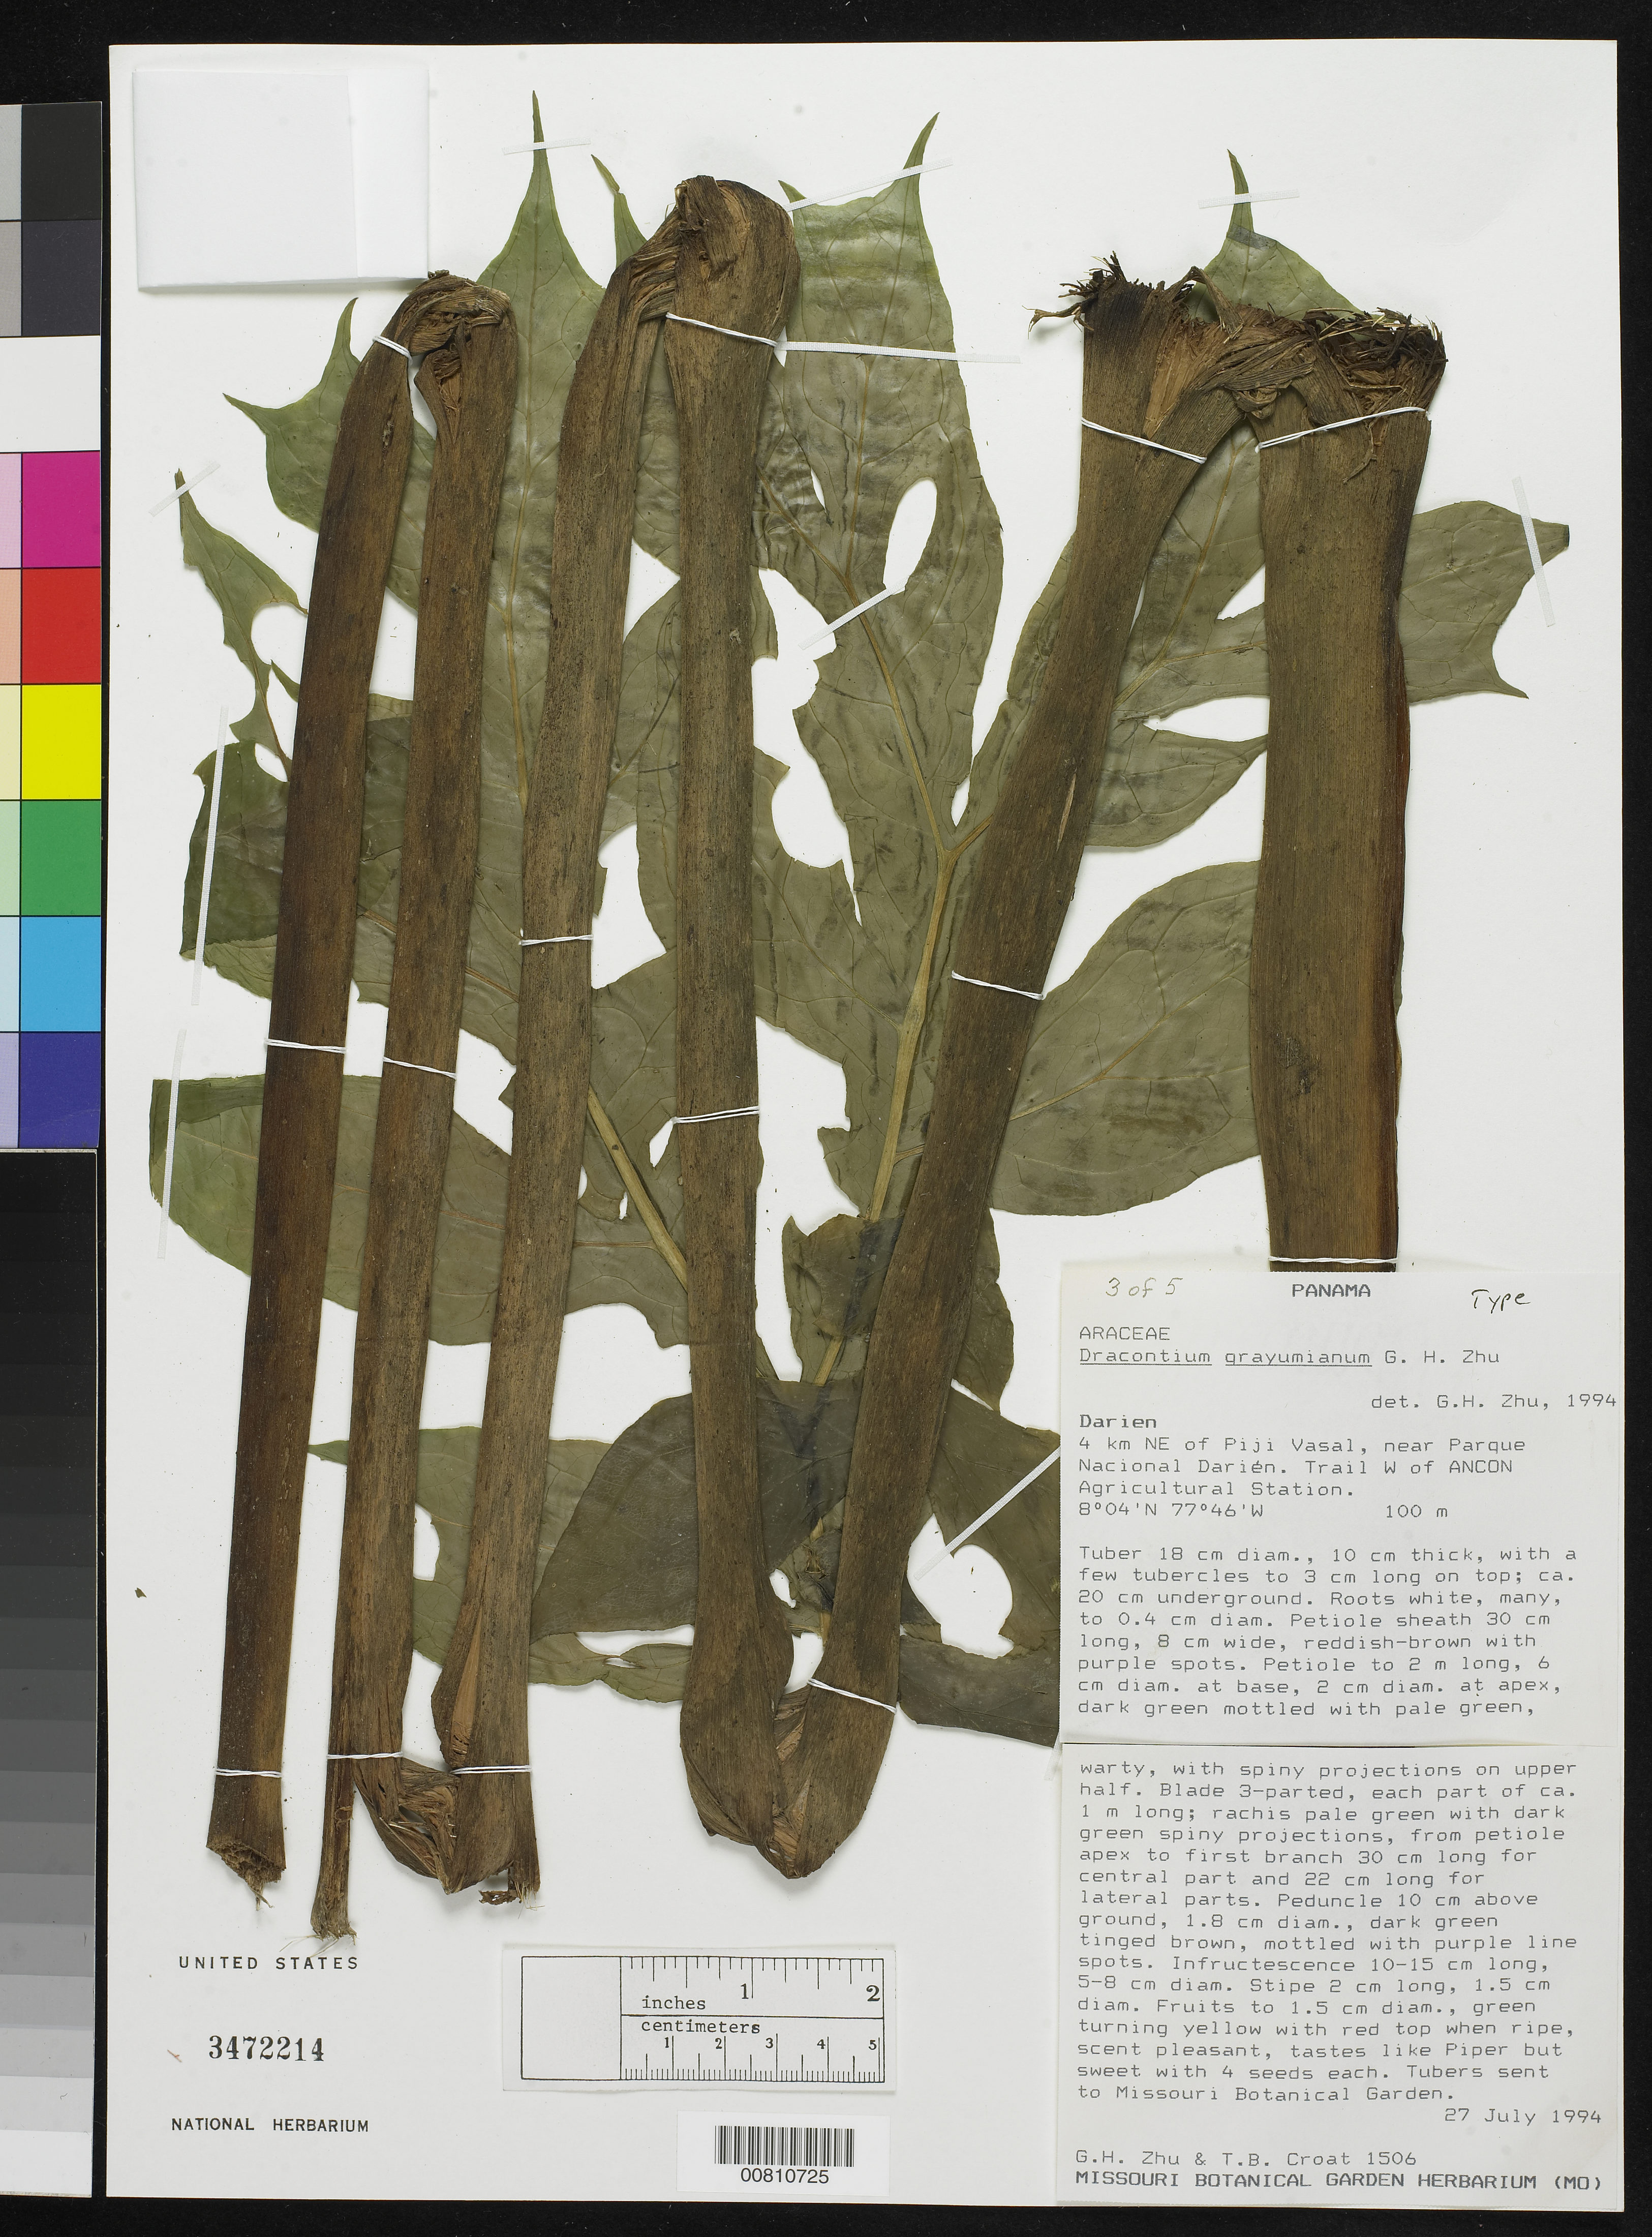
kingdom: Plantae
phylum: Tracheophyta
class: Liliopsida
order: Alismatales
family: Araceae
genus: Dracontium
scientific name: Dracontium grayumianum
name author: G.H. Zhu & Croat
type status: Isotype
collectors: G. H. Zhu & T. B. Croat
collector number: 1506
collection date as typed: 27 Jul 1994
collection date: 1994-07-27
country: Panama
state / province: Darién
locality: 4 km NE of Piji Vasal, near Parque Nacional Darién, trail W of ANCON Agricultural Station.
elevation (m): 100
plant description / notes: Holotype at MO.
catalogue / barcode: US 3472214